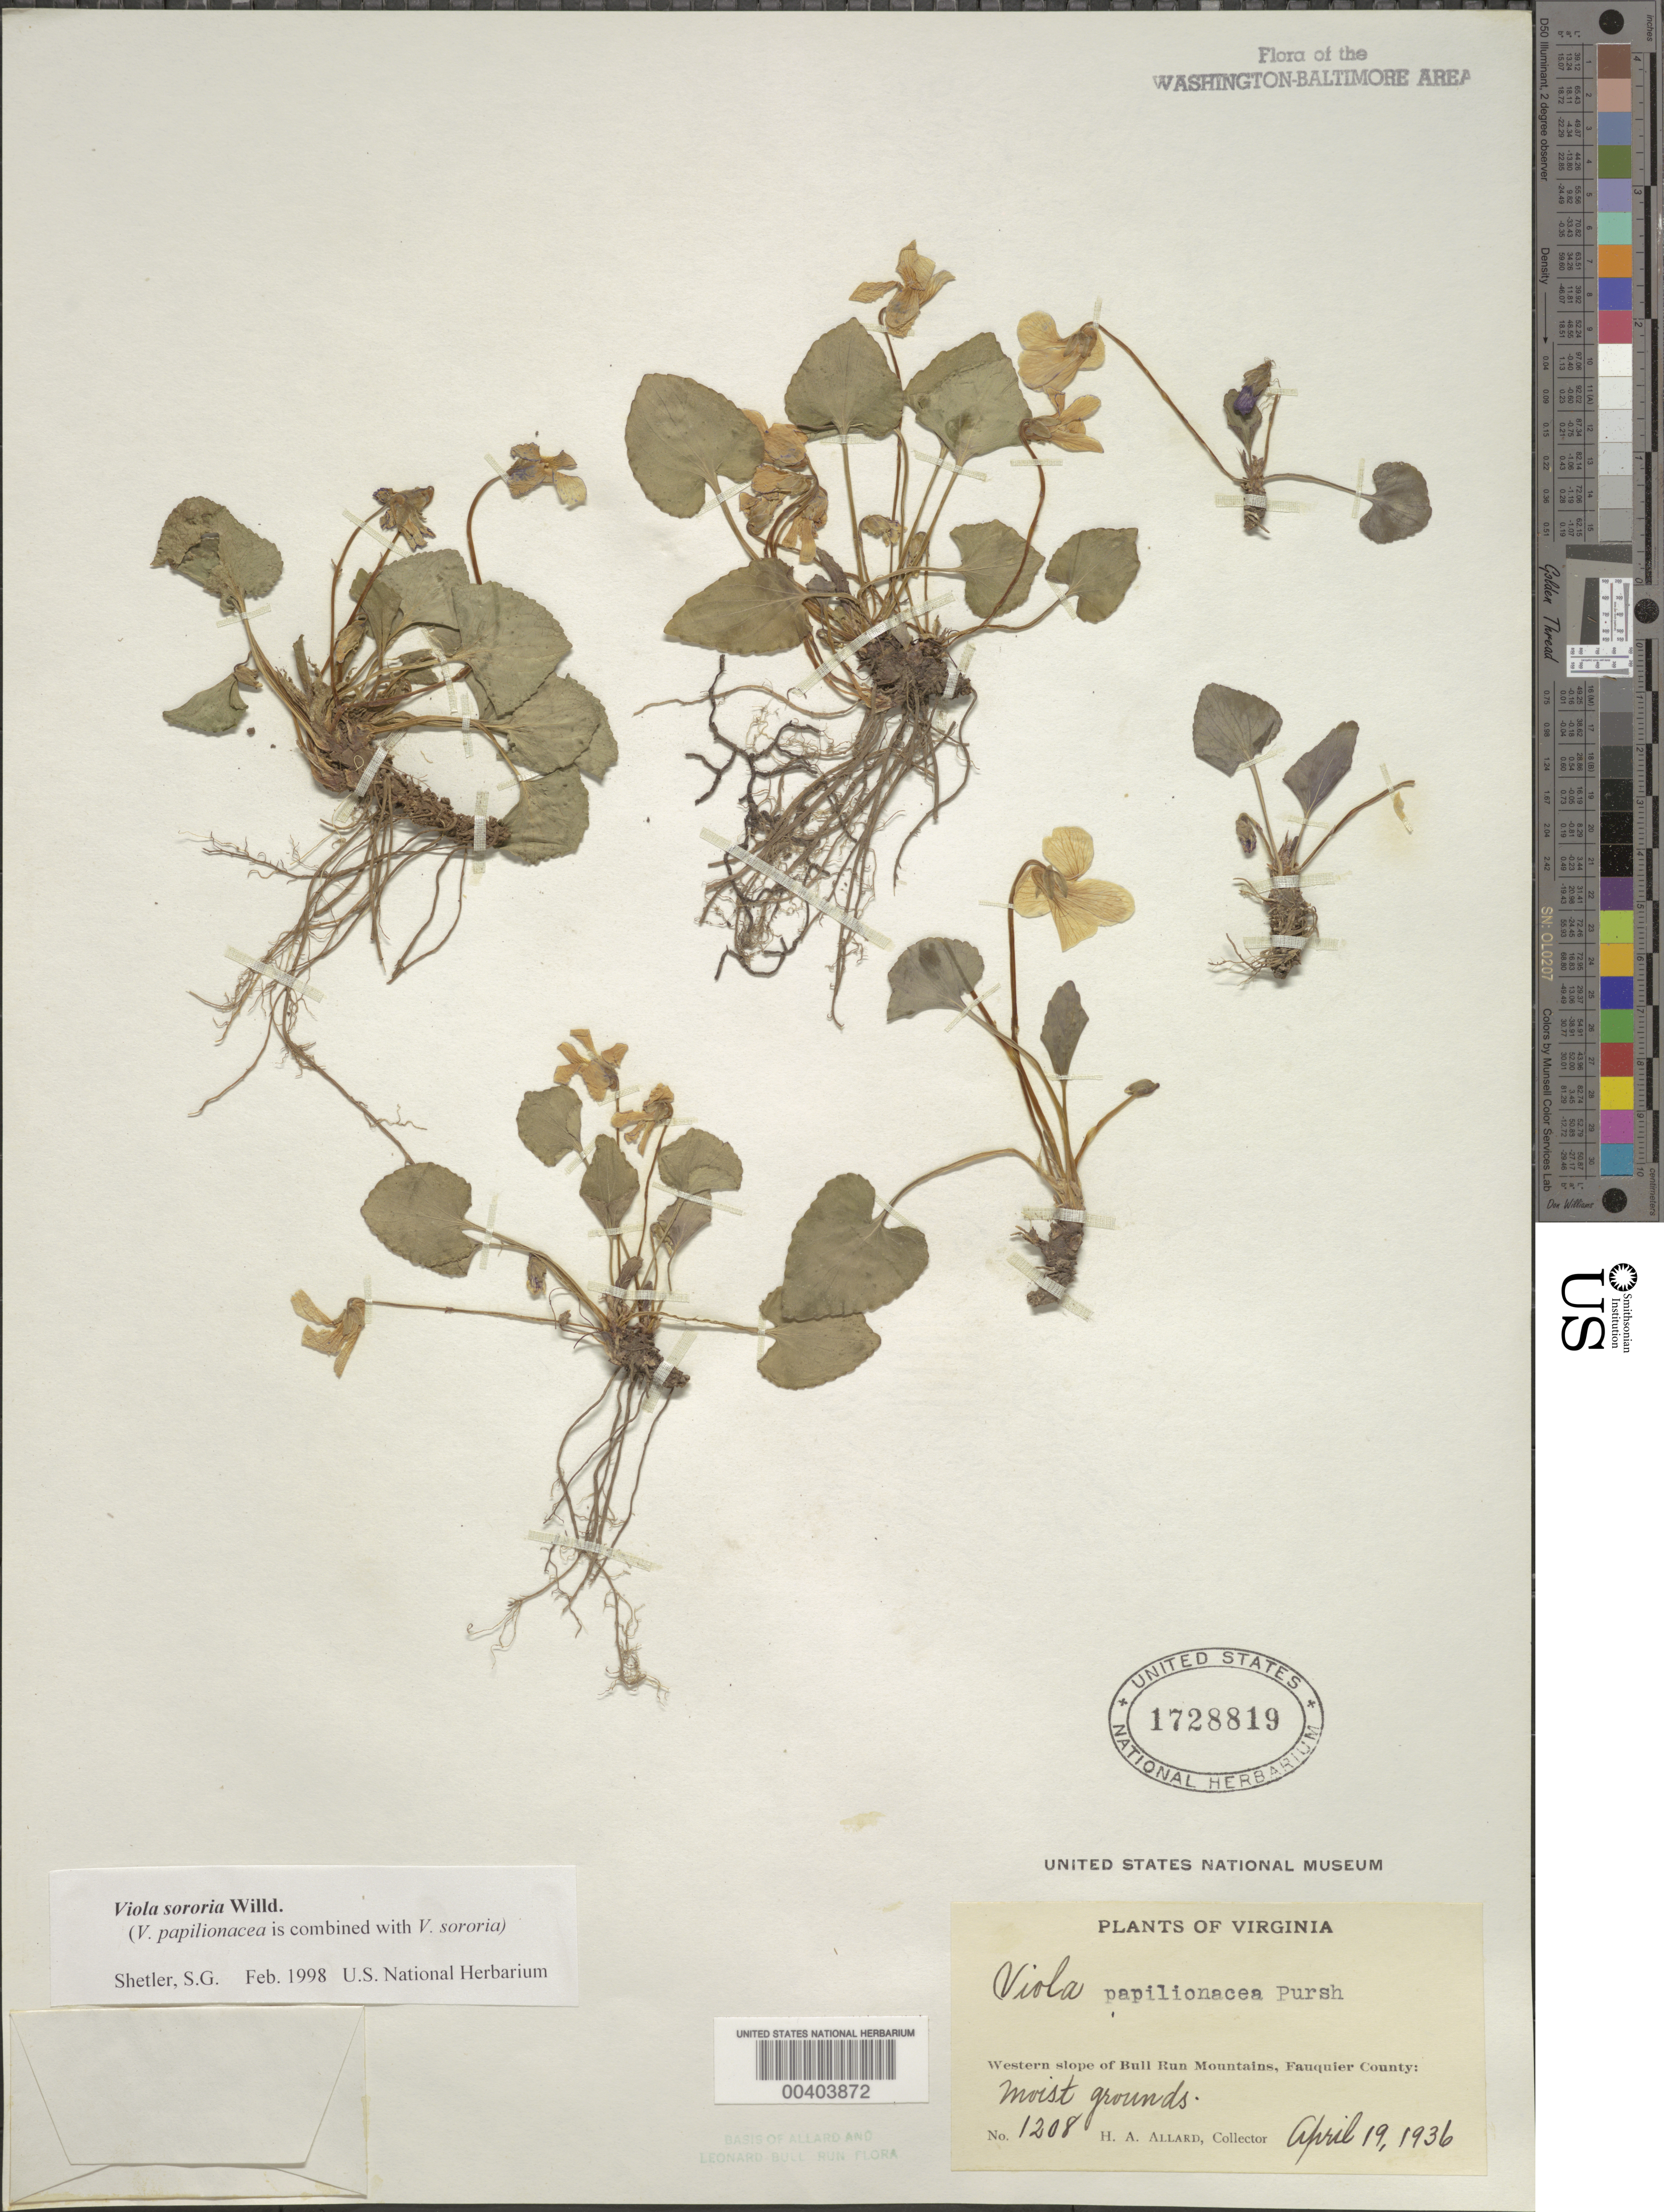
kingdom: Plantae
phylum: Tracheophyta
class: Magnoliopsida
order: Malpighiales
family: Violaceae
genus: Viola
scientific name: Viola sororia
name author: Willd.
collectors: H. A. Allard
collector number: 1208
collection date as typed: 19 Apr 1936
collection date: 1936-04-19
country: United States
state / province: Virginia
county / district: Fauquier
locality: Western slope of Bull Run Mts.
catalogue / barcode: US 1728819